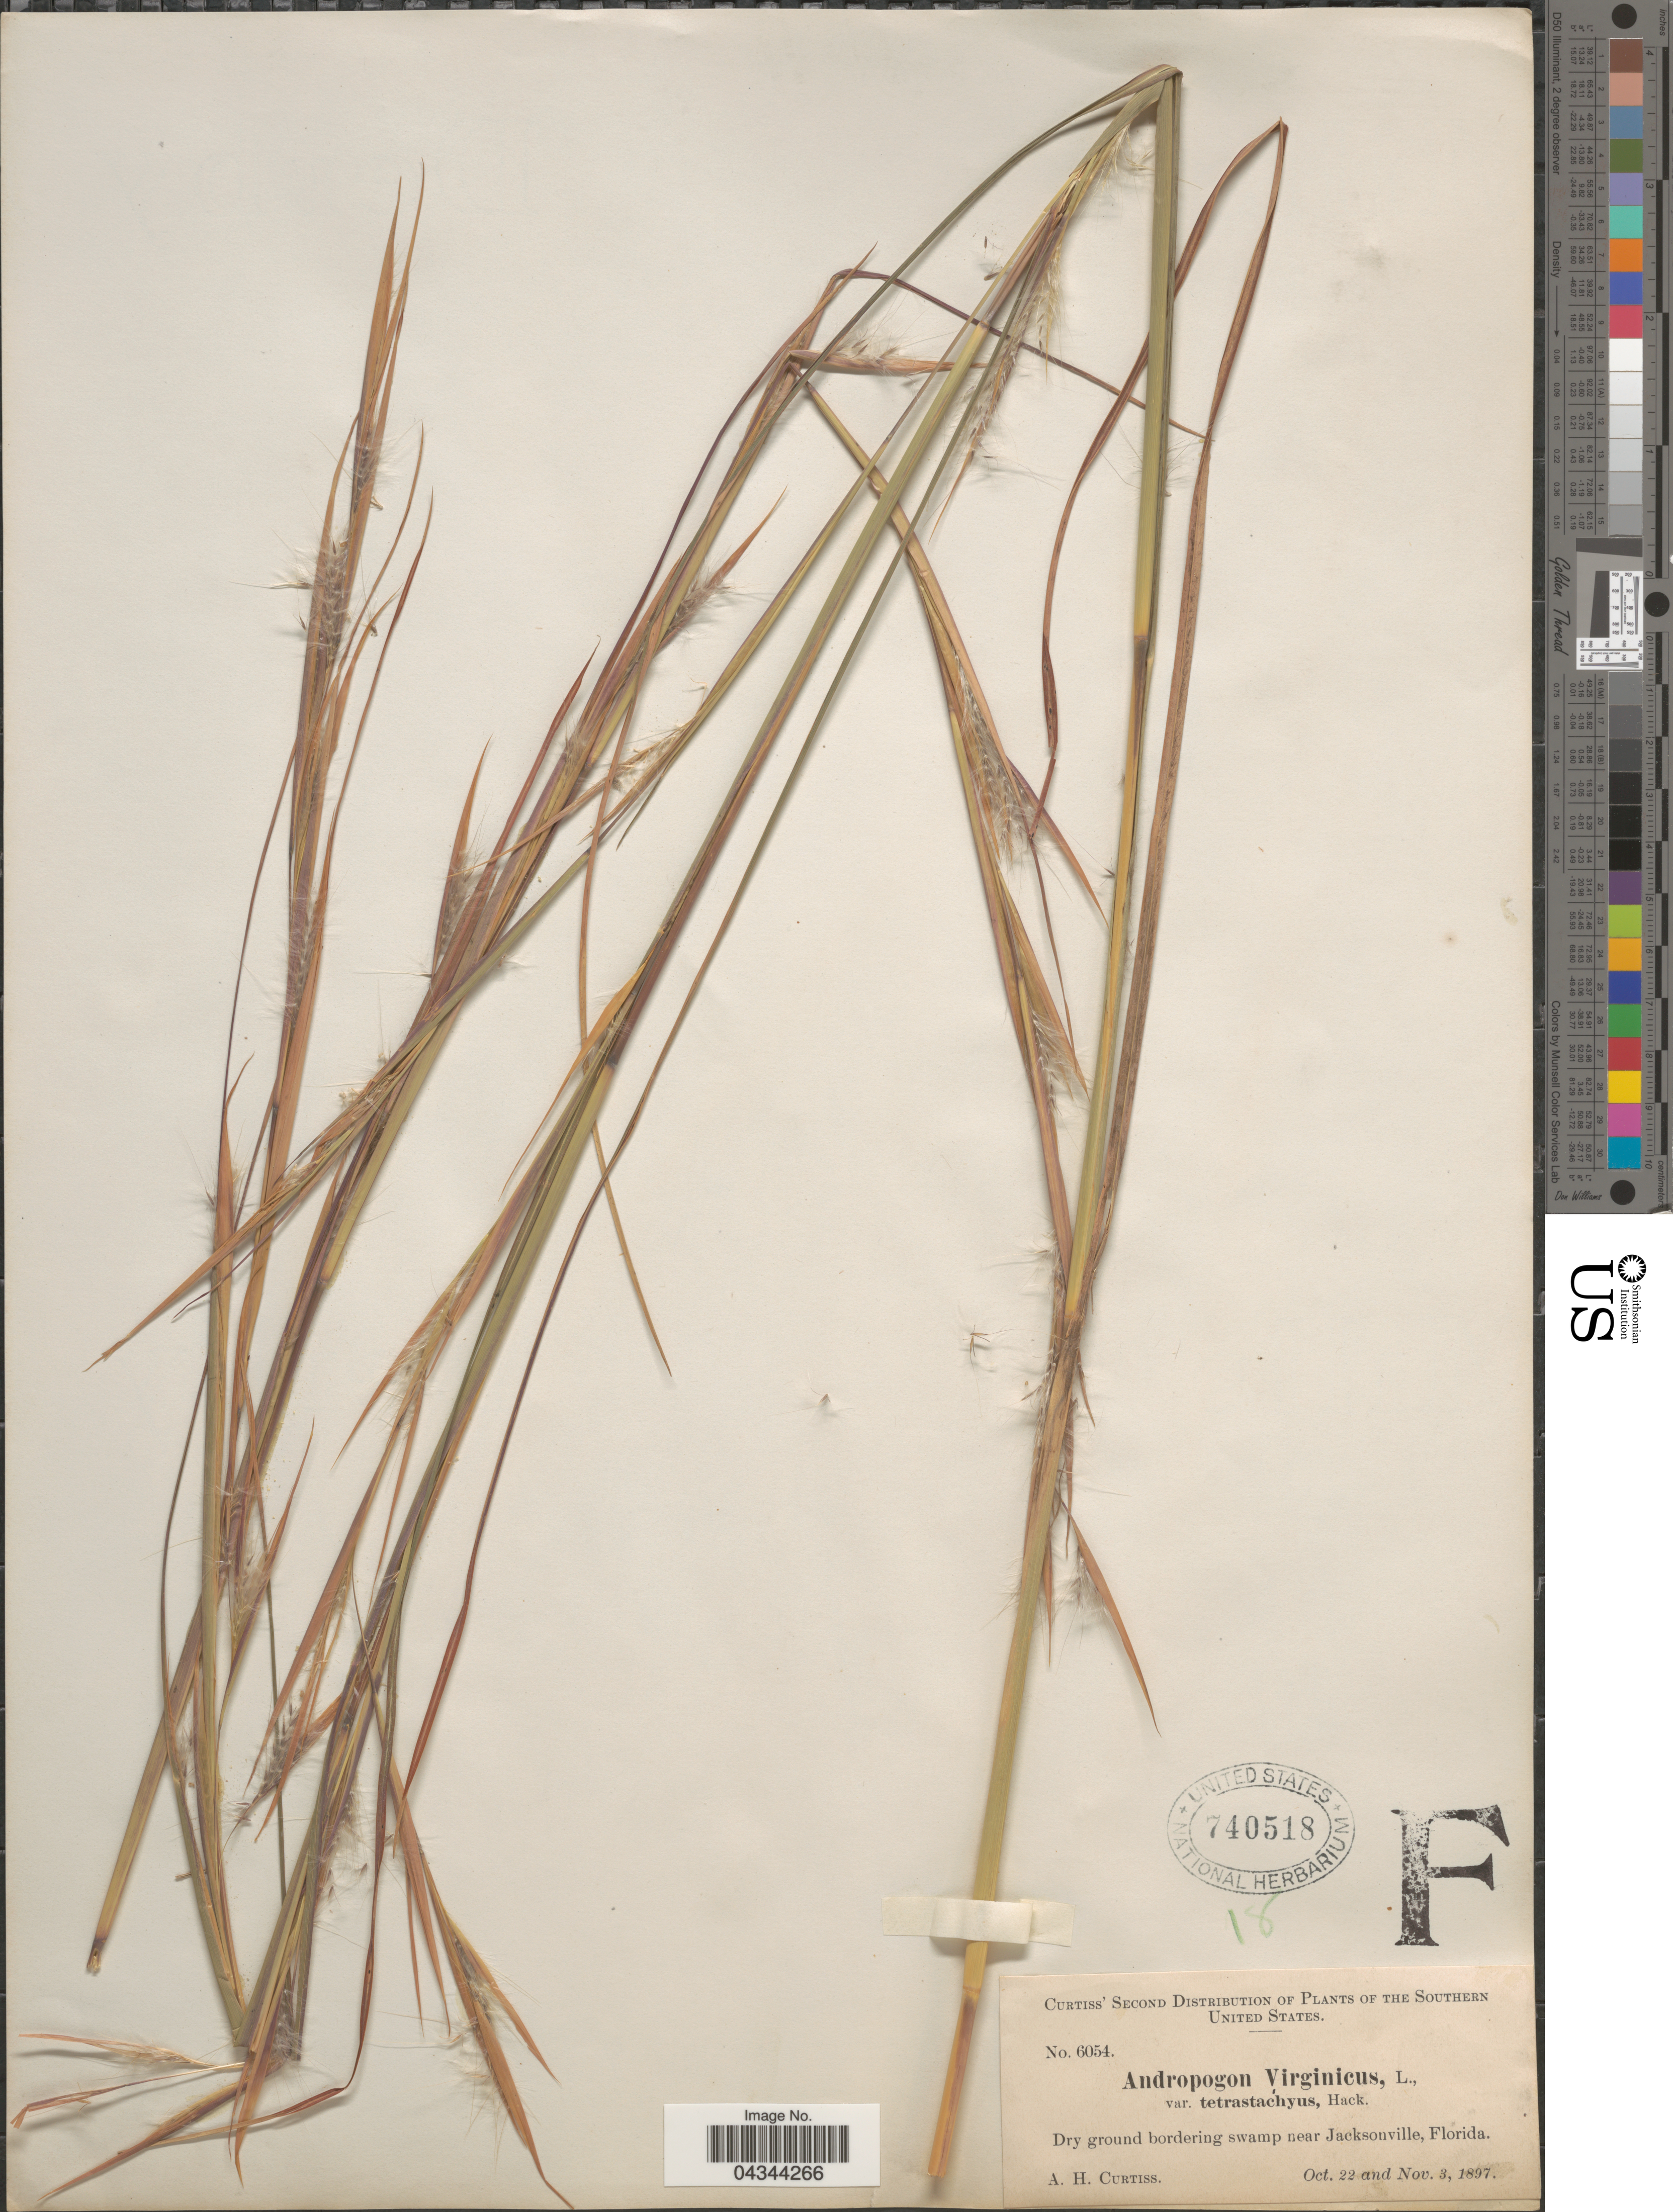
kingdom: Plantae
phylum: Tracheophyta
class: Liliopsida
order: Poales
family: Poaceae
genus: Andropogon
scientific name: Andropogon virginicus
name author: L.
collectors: A. H. Curtiss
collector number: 6054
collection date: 1897-10-22/1897-11-03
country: United States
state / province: Florida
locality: The Southern United States. Dry ground bordering swamp near Jacksonville.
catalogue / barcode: US 740518